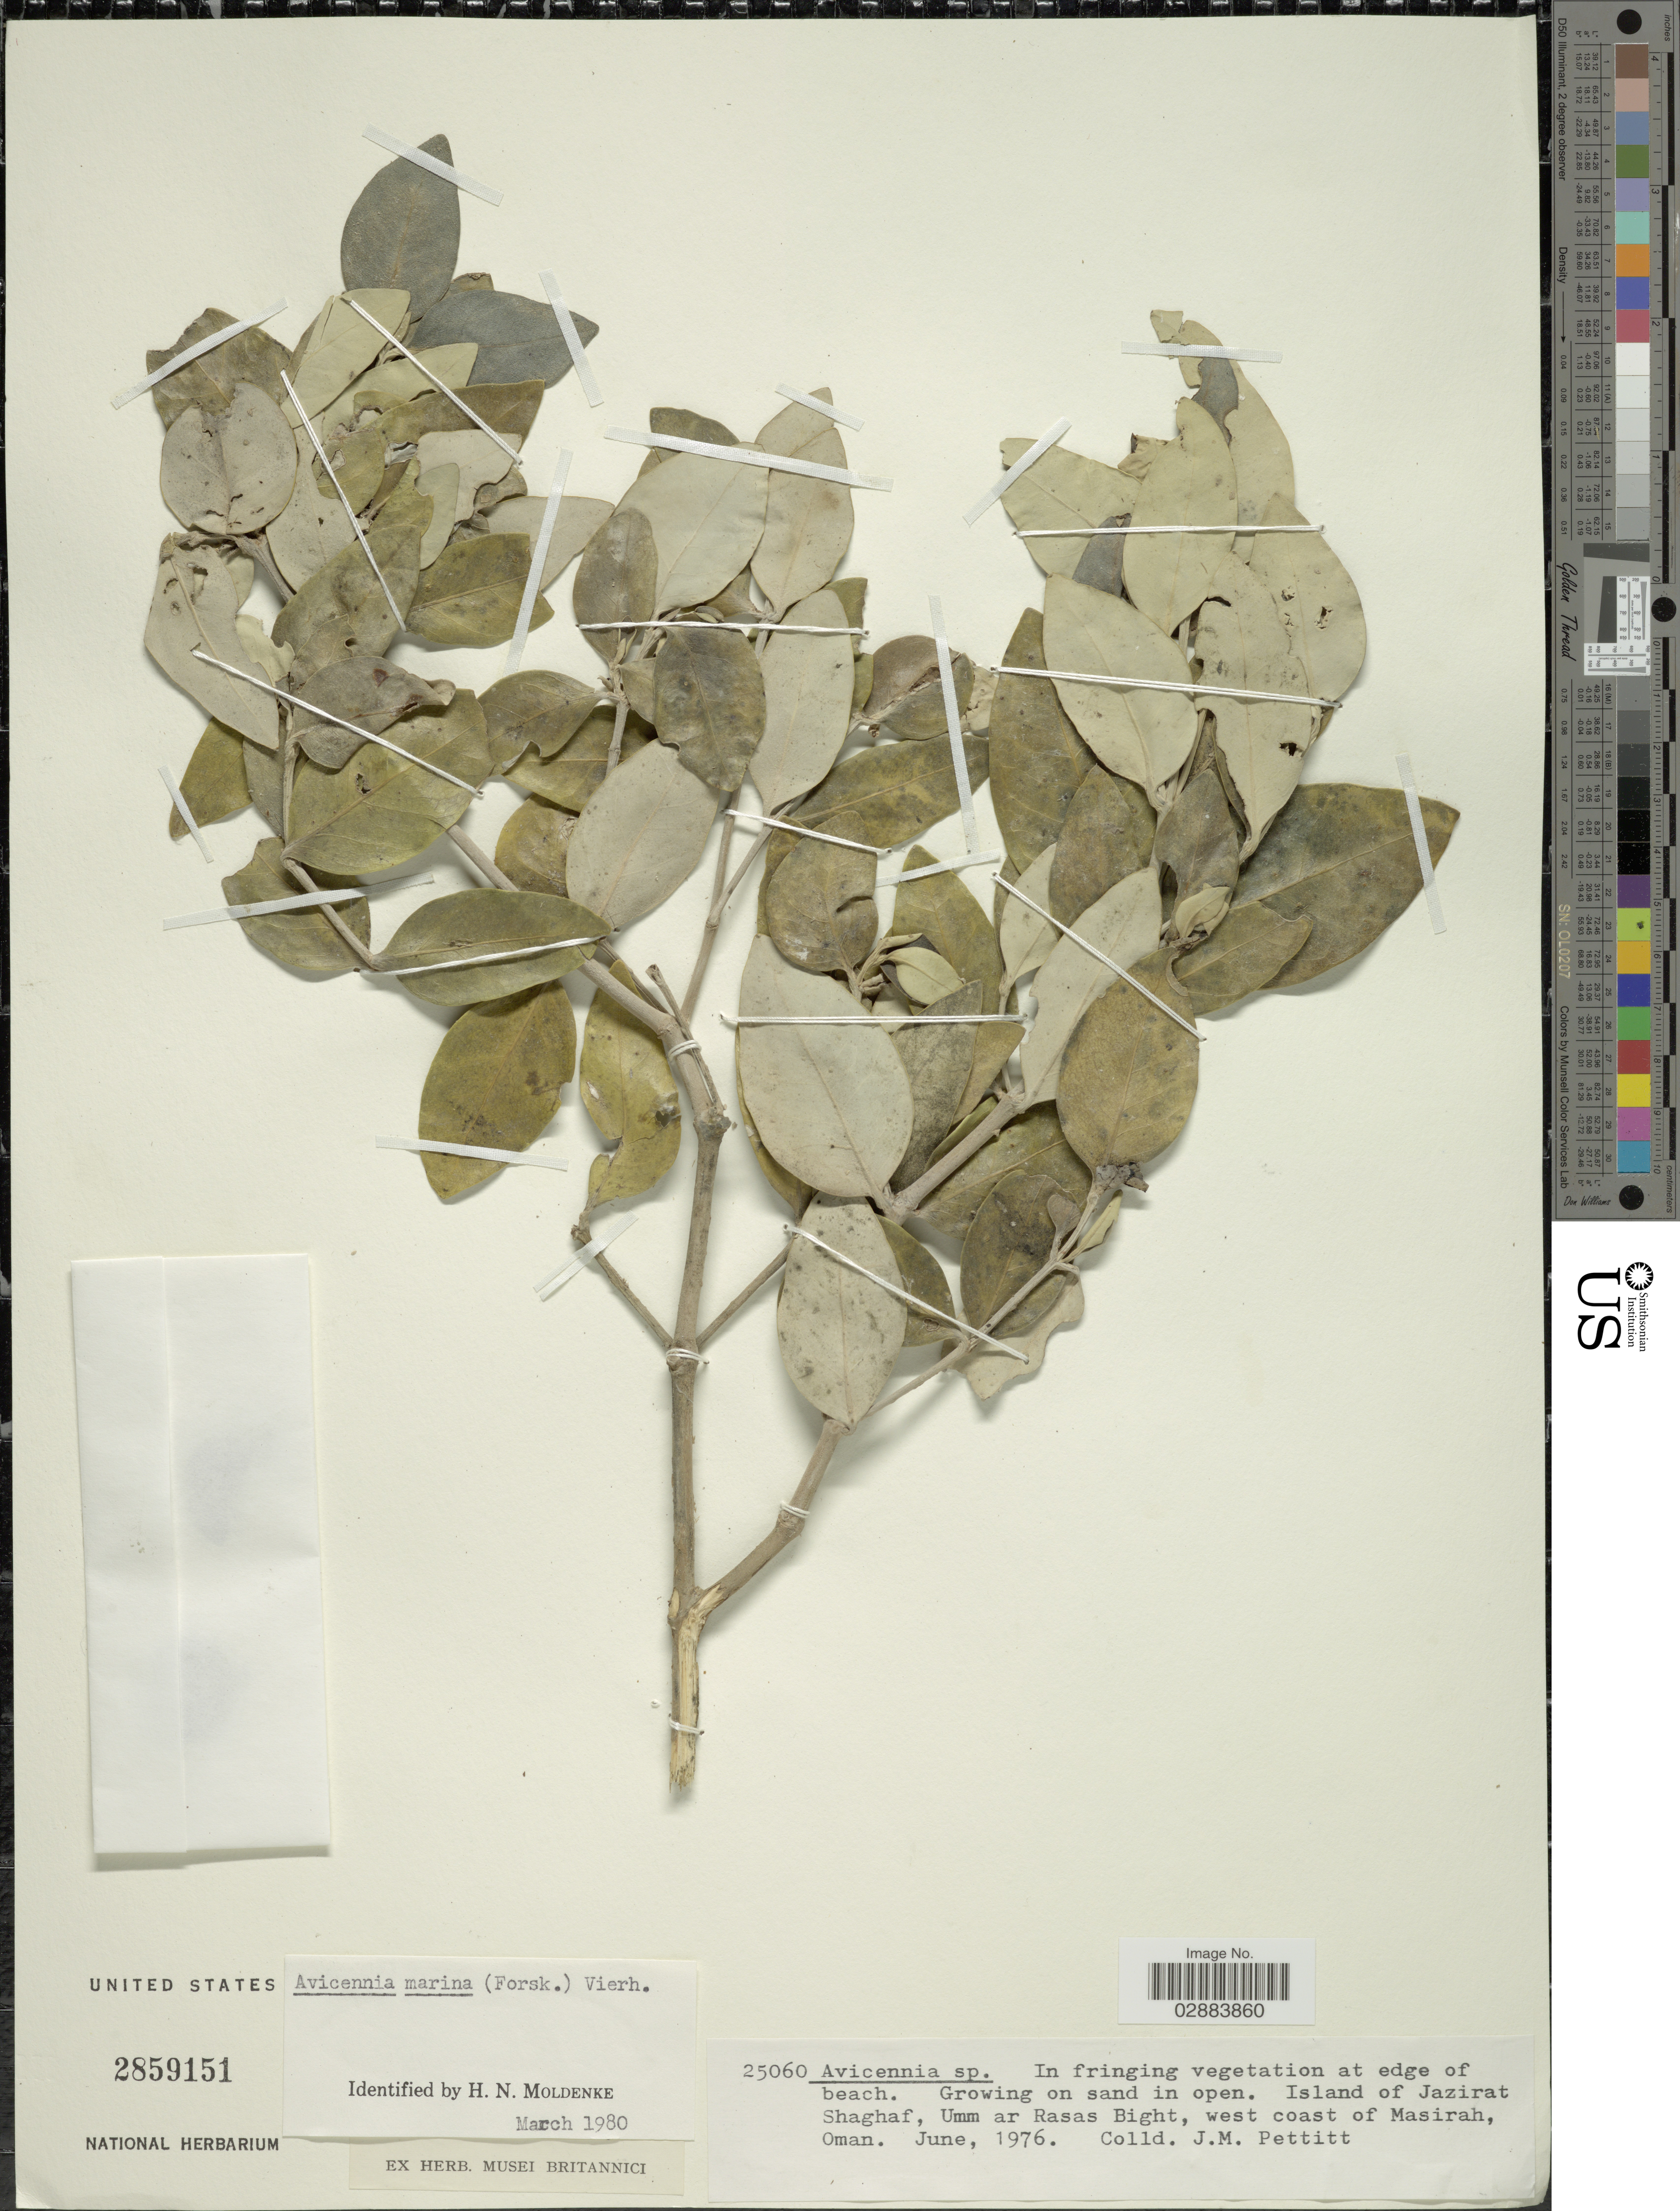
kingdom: Plantae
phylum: Tracheophyta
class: Magnoliopsida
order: Lamiales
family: Acanthaceae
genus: Avicennia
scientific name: Avicennia marina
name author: (Forssk.) Vierh.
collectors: J. Pettitt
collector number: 25060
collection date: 1976-06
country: Oman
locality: Island of Jazirat Shaghaf, Umm ar Rasas Bight, west coast of Masirah, Oman.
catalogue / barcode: US 2859151